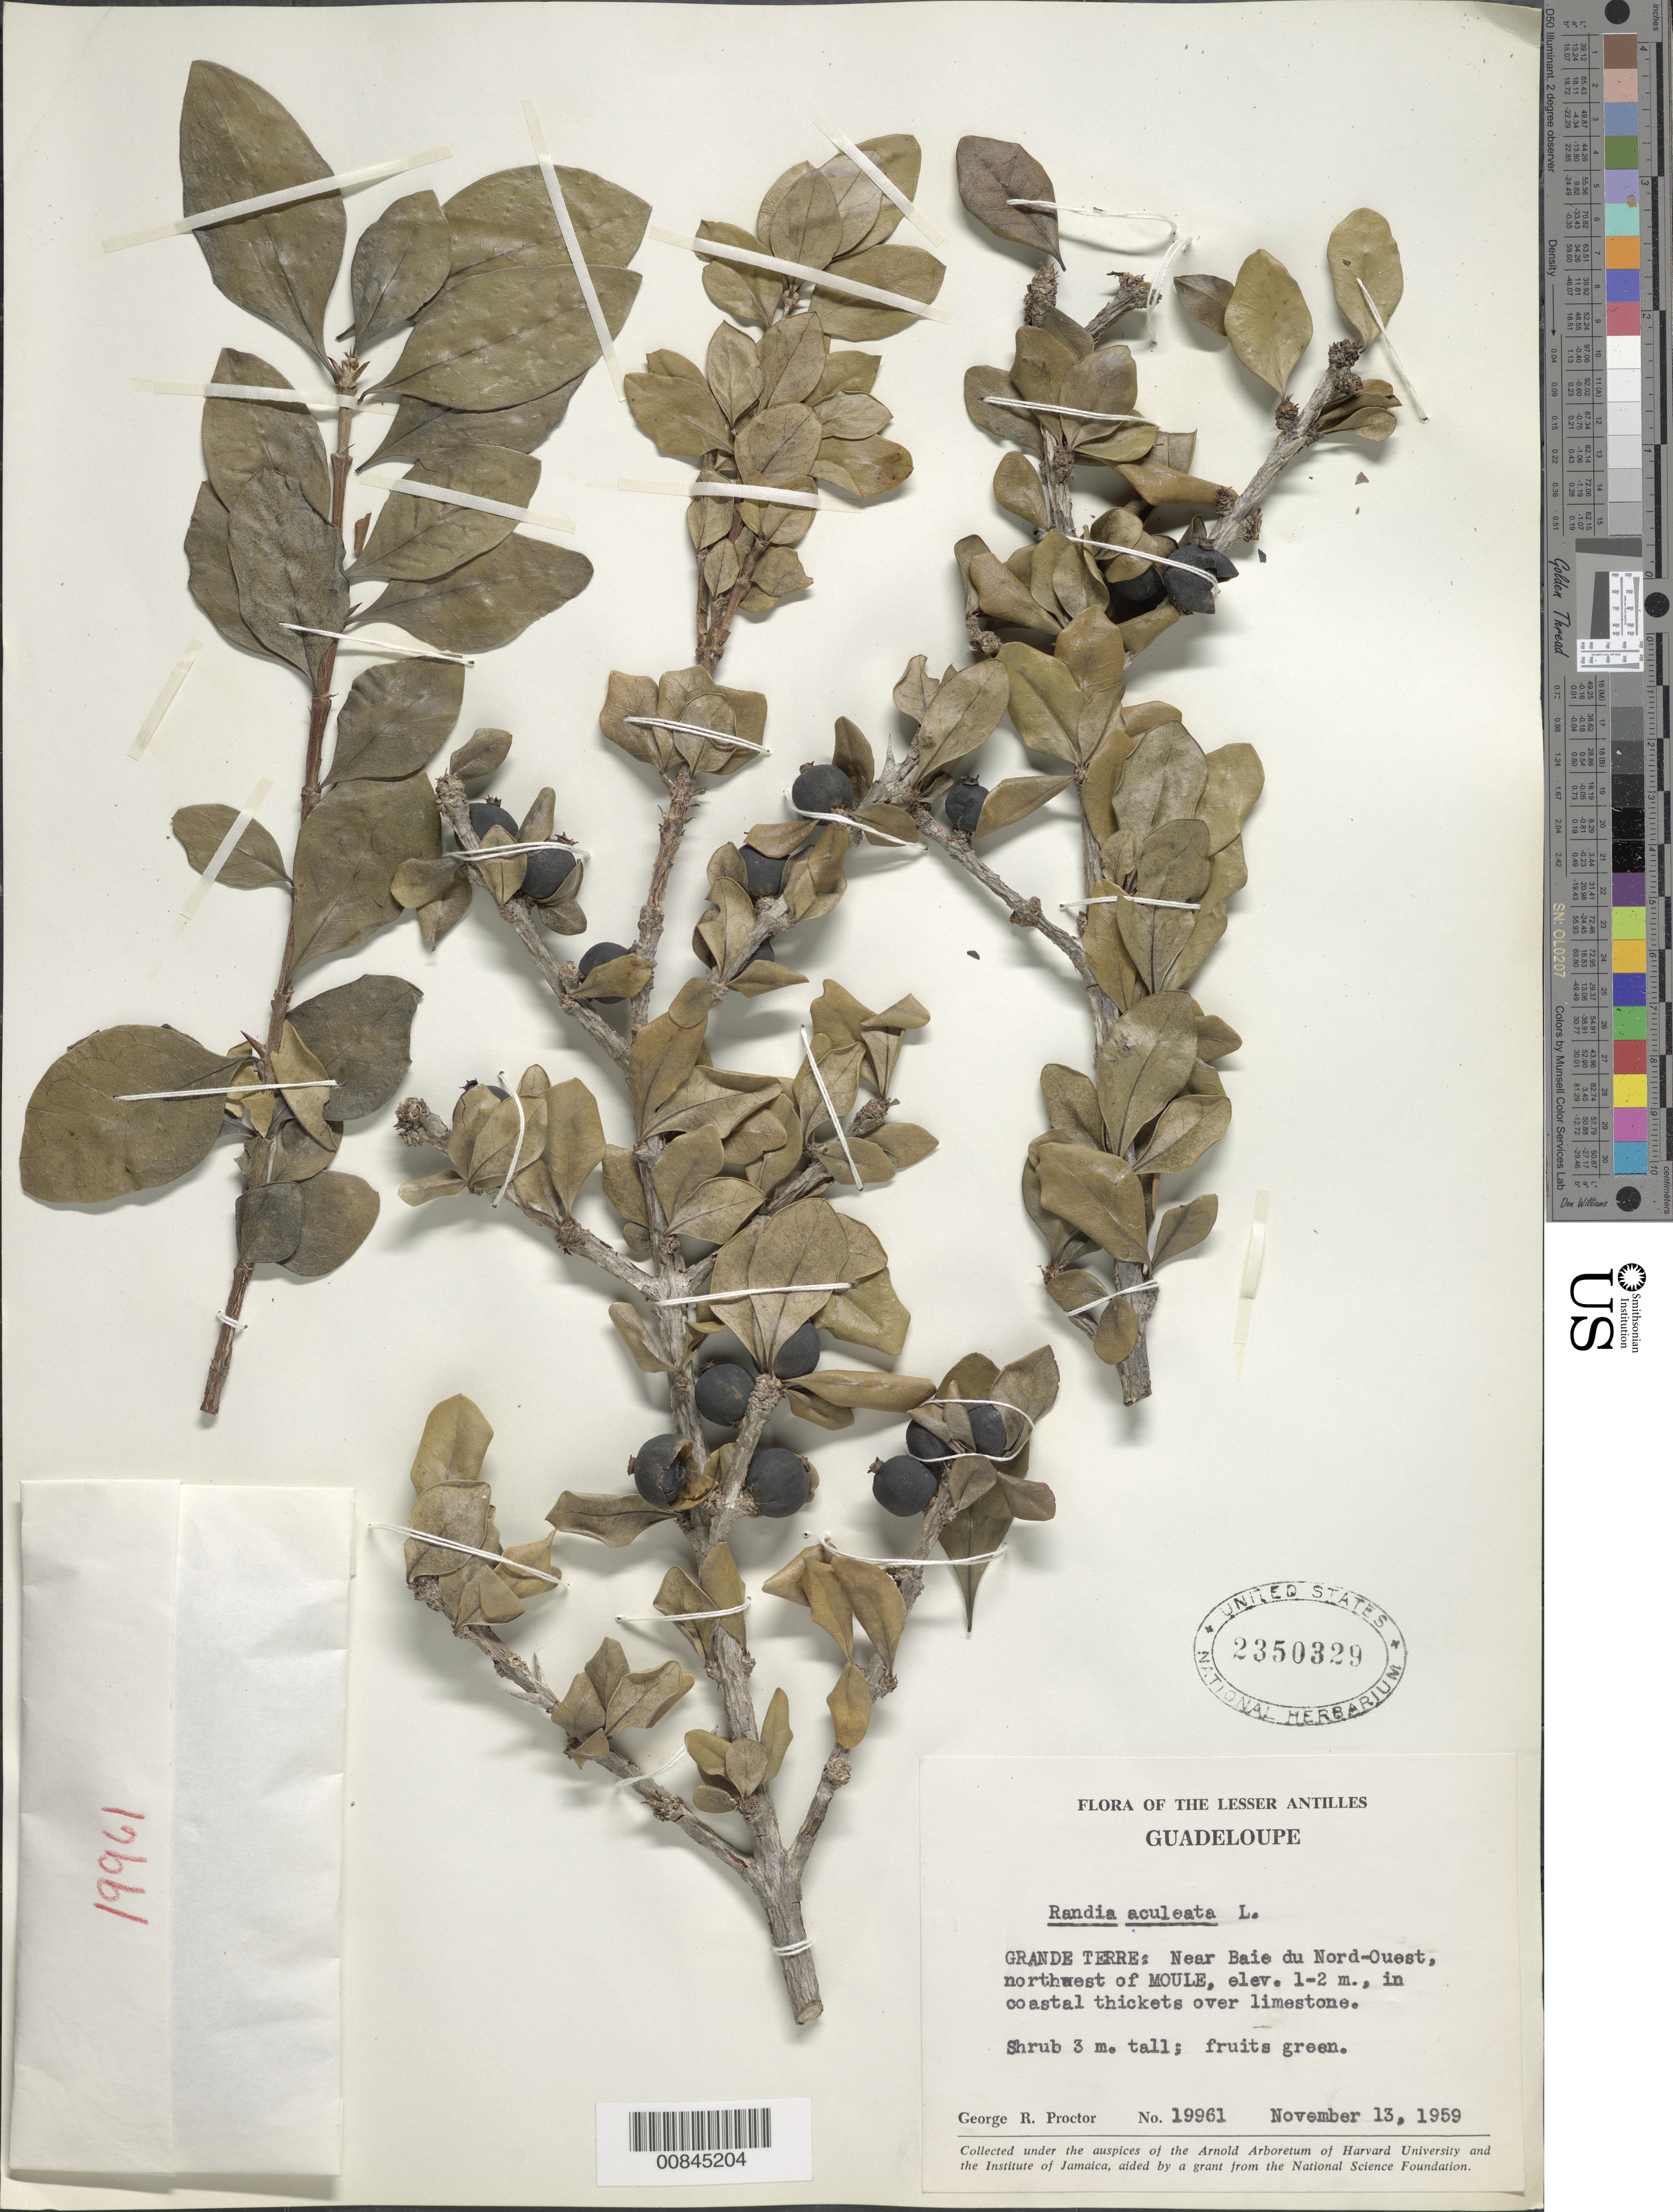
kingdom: Plantae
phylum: Tracheophyta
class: Magnoliopsida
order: Gentianales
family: Rubiaceae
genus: Randia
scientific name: Randia aculeata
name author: L.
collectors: G. R. Proctor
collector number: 19961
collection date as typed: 13 Nov 1959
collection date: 1959-11-13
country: Guadeloupe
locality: Grande Terre: Near Baie du Nord-Ouest, NW of Moule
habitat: Coastal thickets, over limestone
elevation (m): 1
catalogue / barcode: US 2350329